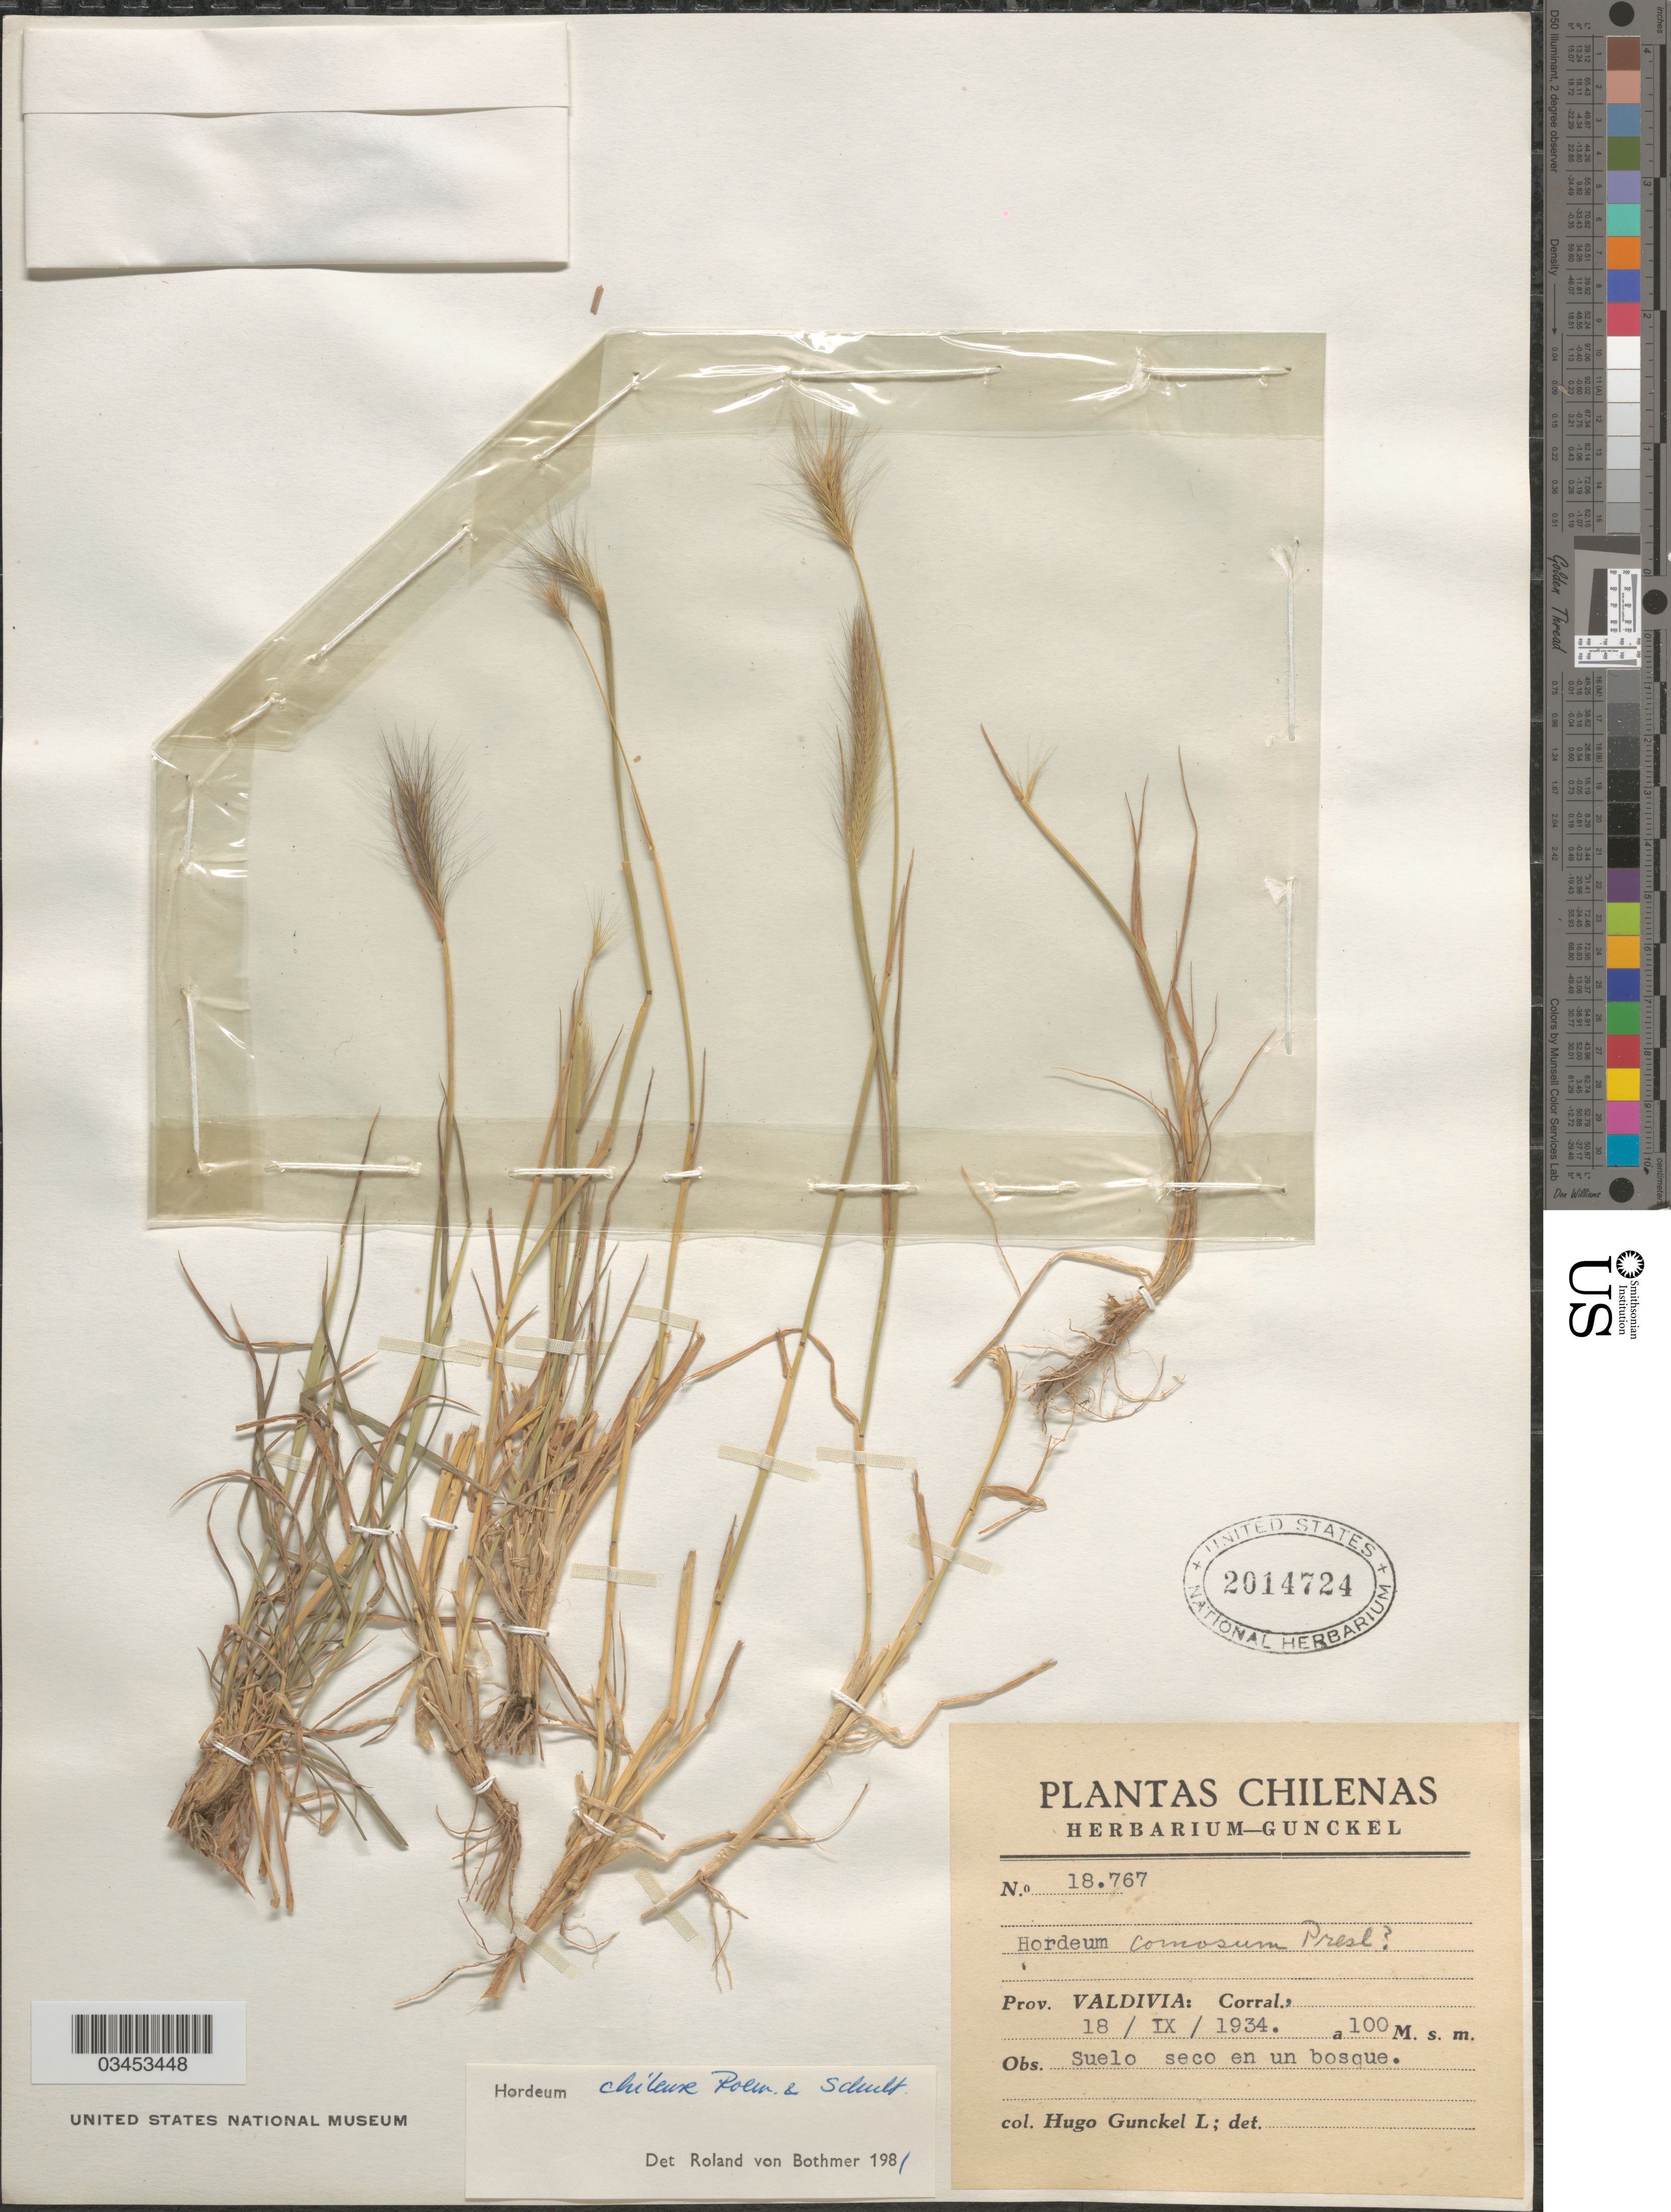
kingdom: Plantae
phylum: Tracheophyta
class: Liliopsida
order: Poales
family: Poaceae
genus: Hordeum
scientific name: Hordeum comosum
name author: J. Presl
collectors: H. Gunckel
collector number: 18767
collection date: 1934-09-18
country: Chile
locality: Prov. Valdivia: Corral.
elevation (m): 100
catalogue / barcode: US 2014724